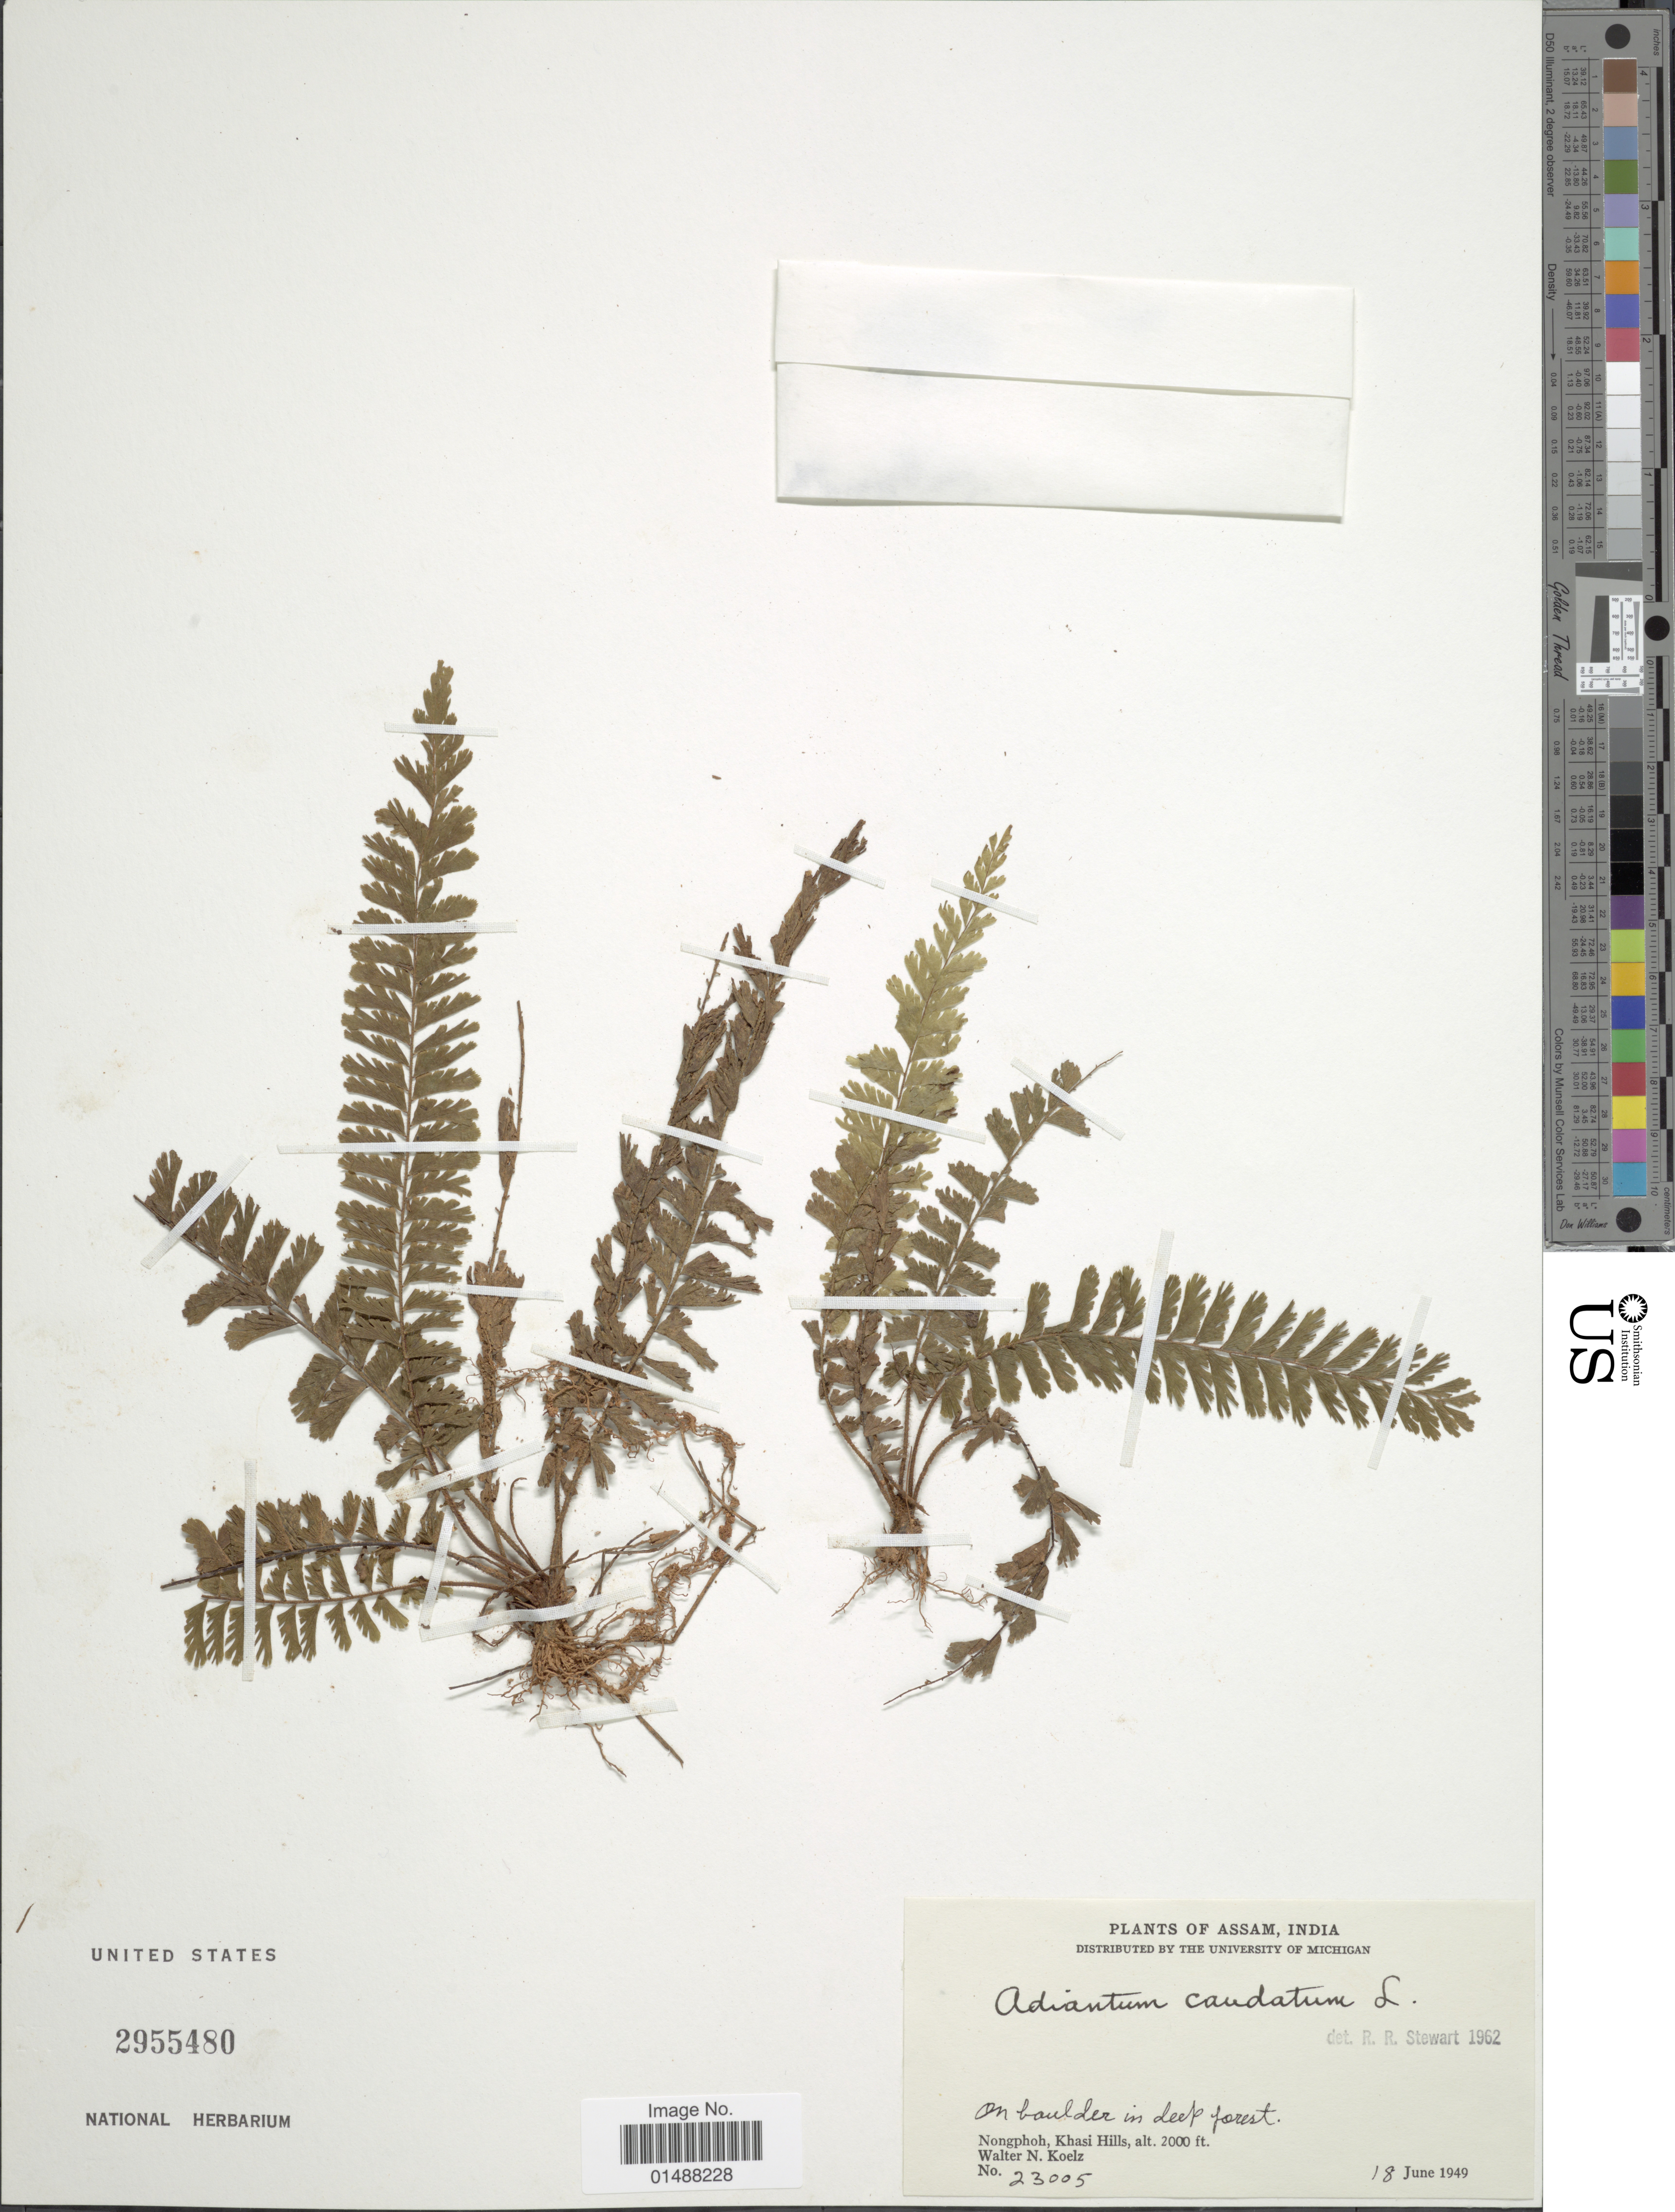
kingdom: Plantae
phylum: Tracheophyta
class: Polypodiopsida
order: Polypodiales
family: Pteridaceae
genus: Adiantum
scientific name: Adiantum caudatum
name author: L.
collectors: W. N. Koelz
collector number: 23005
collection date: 1949-06-18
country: India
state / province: Meghalaya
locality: Nongphoh, Khasi Hills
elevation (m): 610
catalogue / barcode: US 2955480